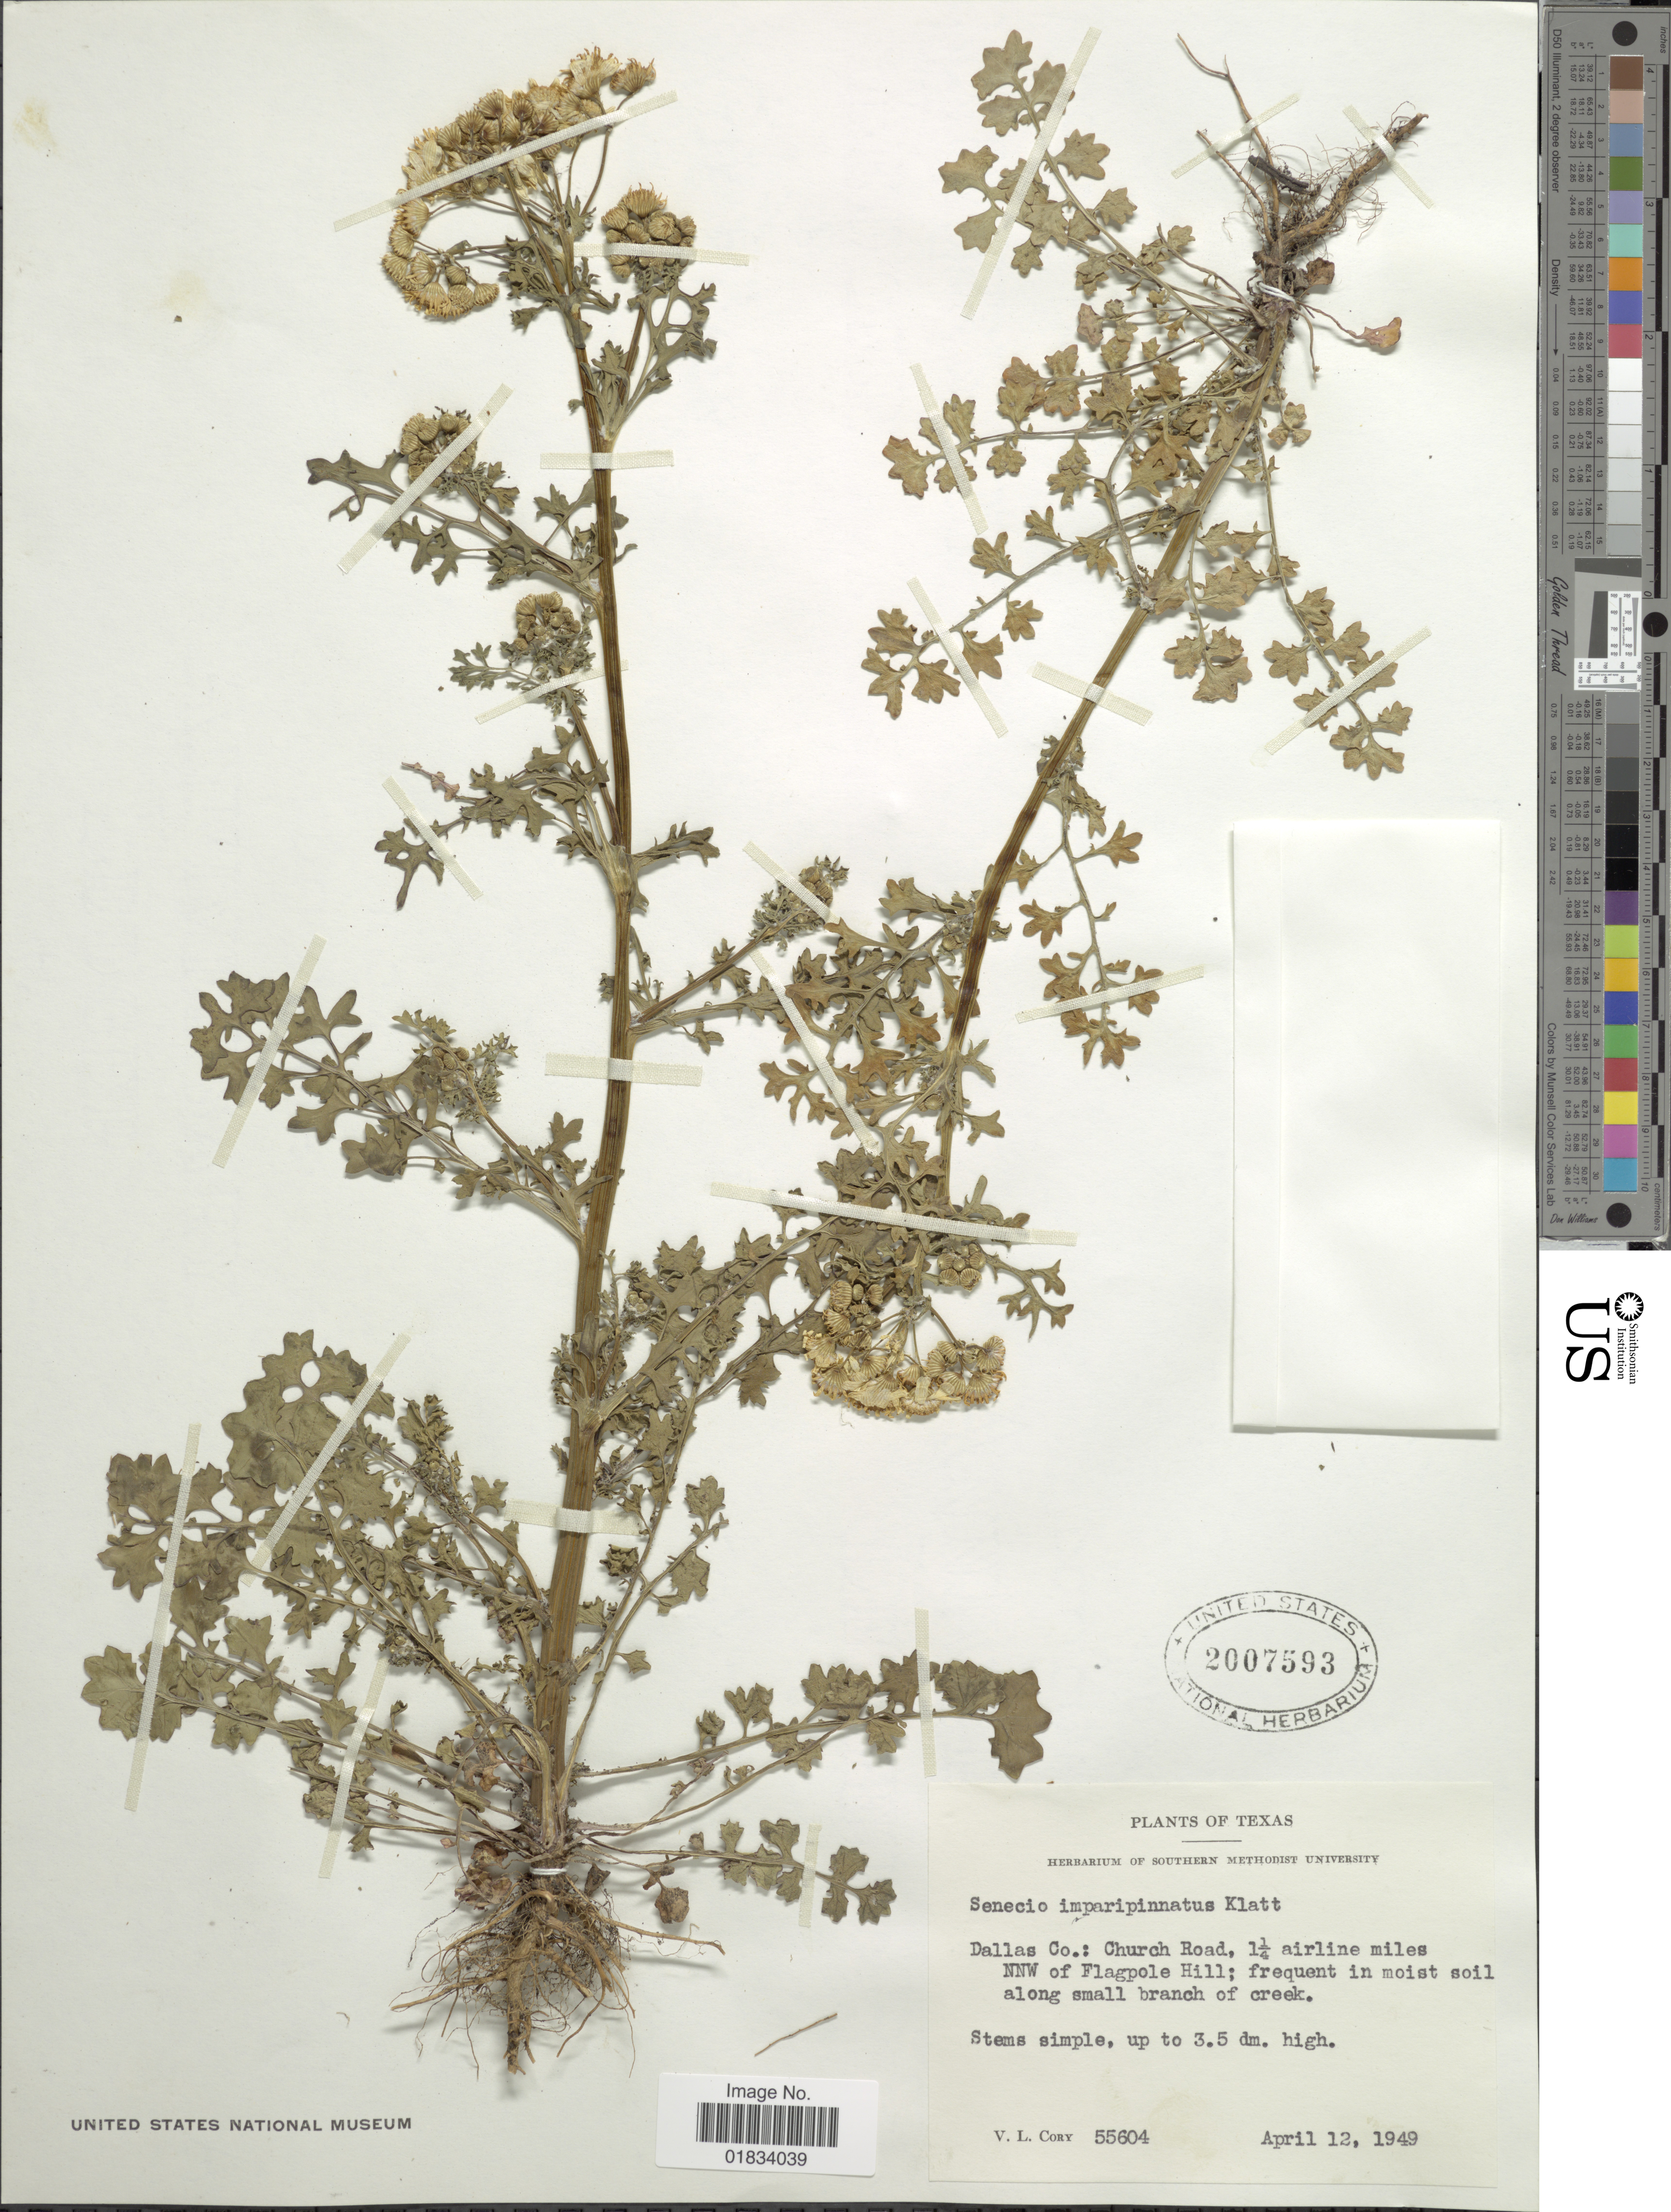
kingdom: Plantae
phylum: Tracheophyta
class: Magnoliopsida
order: Asterales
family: Asteraceae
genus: Packera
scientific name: Packera tampicana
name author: (DC.) C. Jeffrey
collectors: V. Cory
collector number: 55604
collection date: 1949-04-12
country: United States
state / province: Texas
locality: Dallas Co.; Church Road, 1 ¼ airline miles NNW of Flagpole Hill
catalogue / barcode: US 2007593